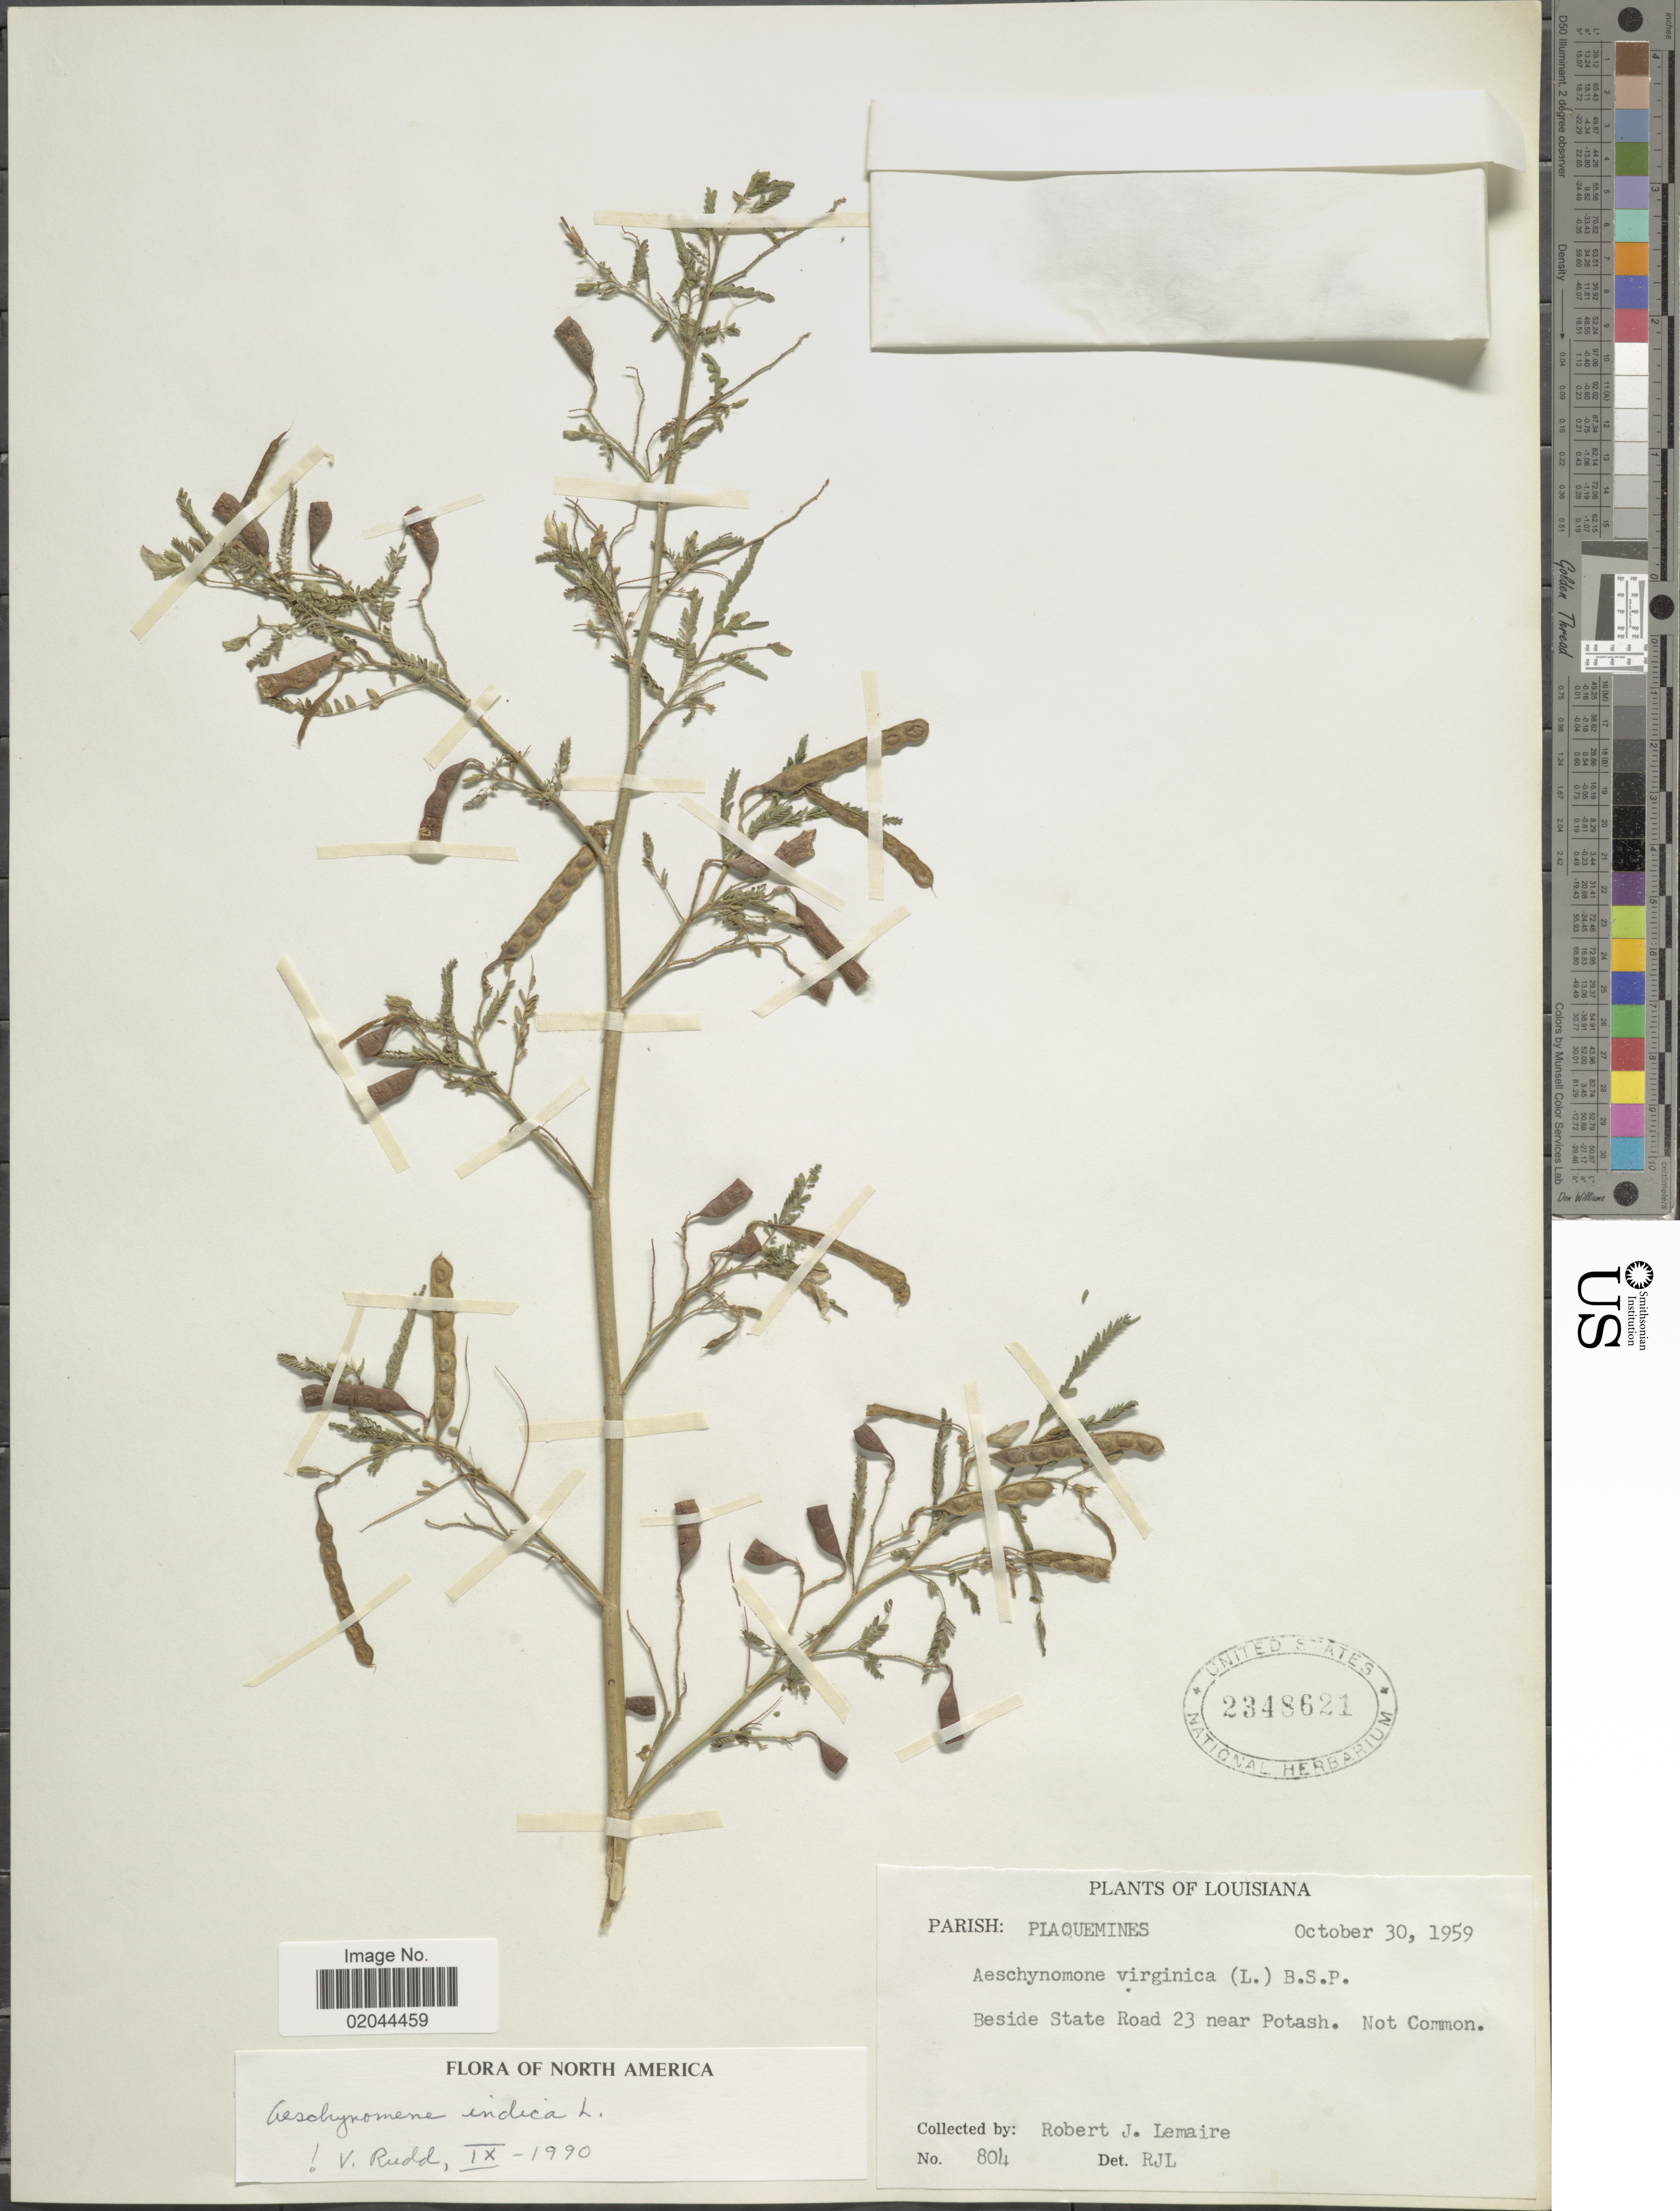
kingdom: Plantae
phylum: Tracheophyta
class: Magnoliopsida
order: Fabales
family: Fabaceae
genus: Aeschynomene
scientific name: Aeschynomene indica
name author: L.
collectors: R. J. Lemaire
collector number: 804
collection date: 1959-10-30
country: United States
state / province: Louisiana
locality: Beside State Road 23 near Potash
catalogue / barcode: US 2348621